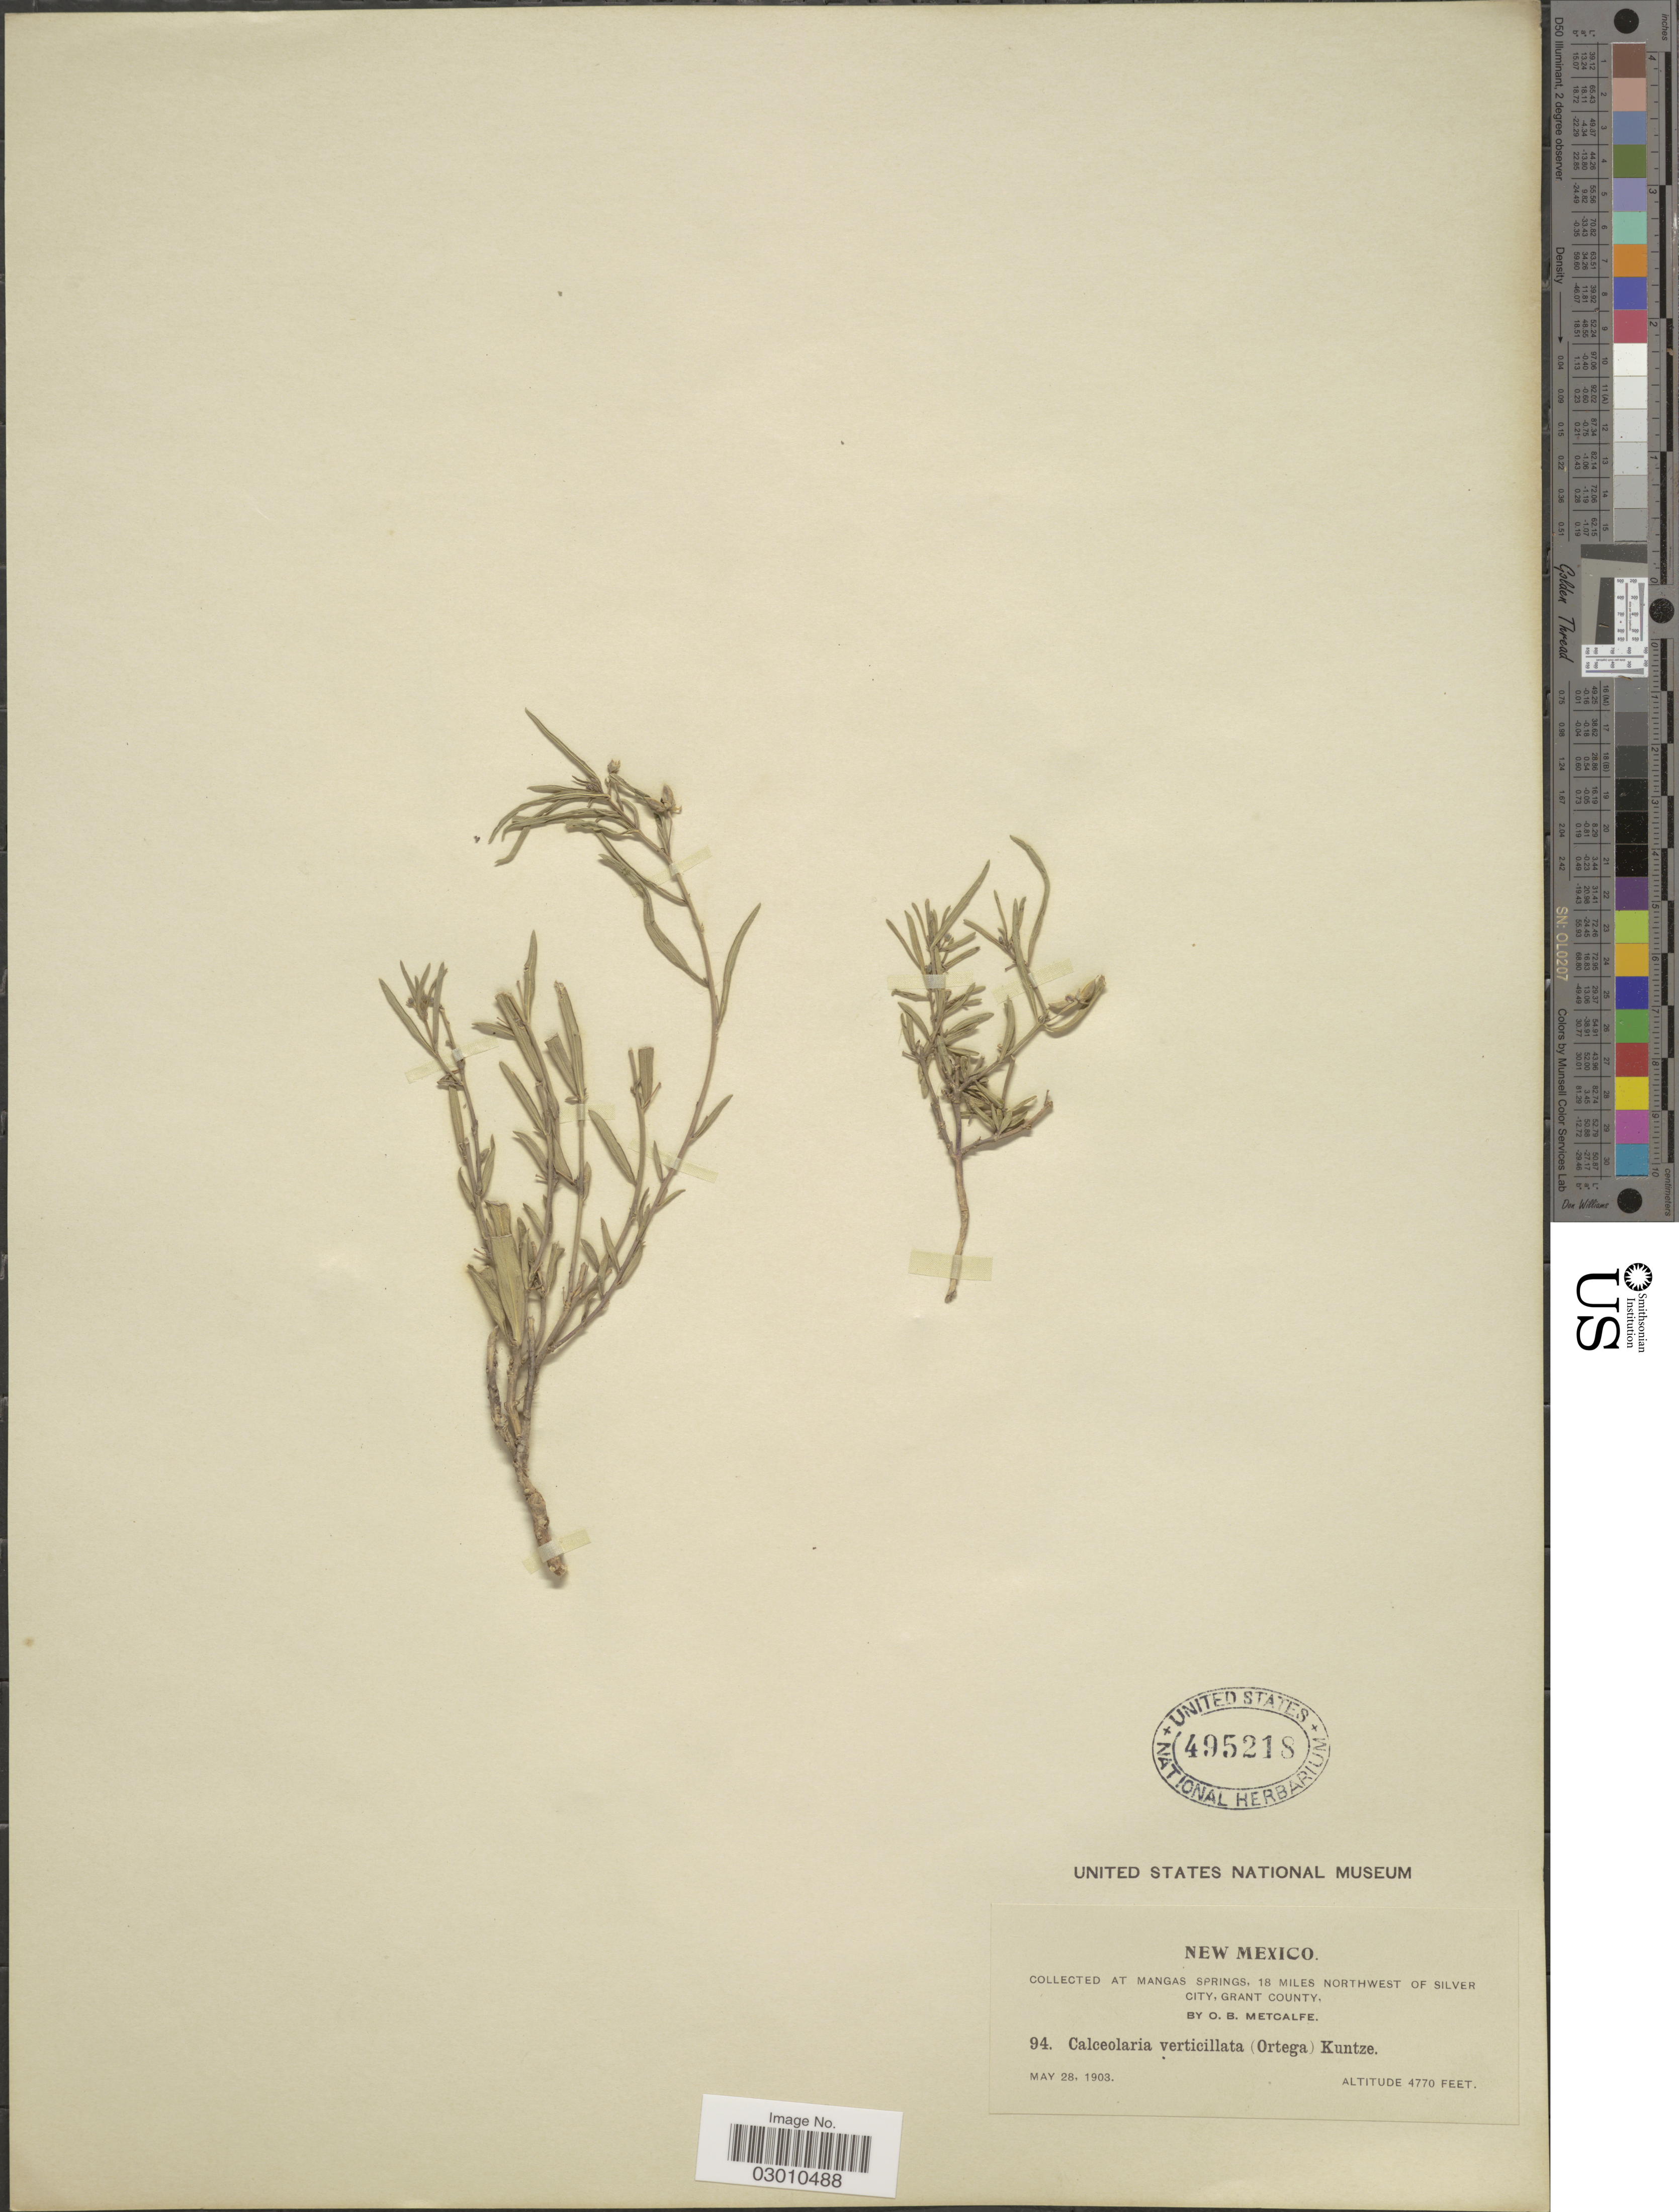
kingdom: Plantae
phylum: Tracheophyta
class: Magnoliopsida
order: Malpighiales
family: Violaceae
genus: Pombalia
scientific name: Pombalia verticillata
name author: (Ortega) Paula-Souza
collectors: O. B. Metcalfe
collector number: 94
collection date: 1903-05-28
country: United States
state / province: New Mexico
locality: Collected at Mangas Springs, 18 miles northwest of Silver City, Grant County.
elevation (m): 1454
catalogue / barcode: US 495218